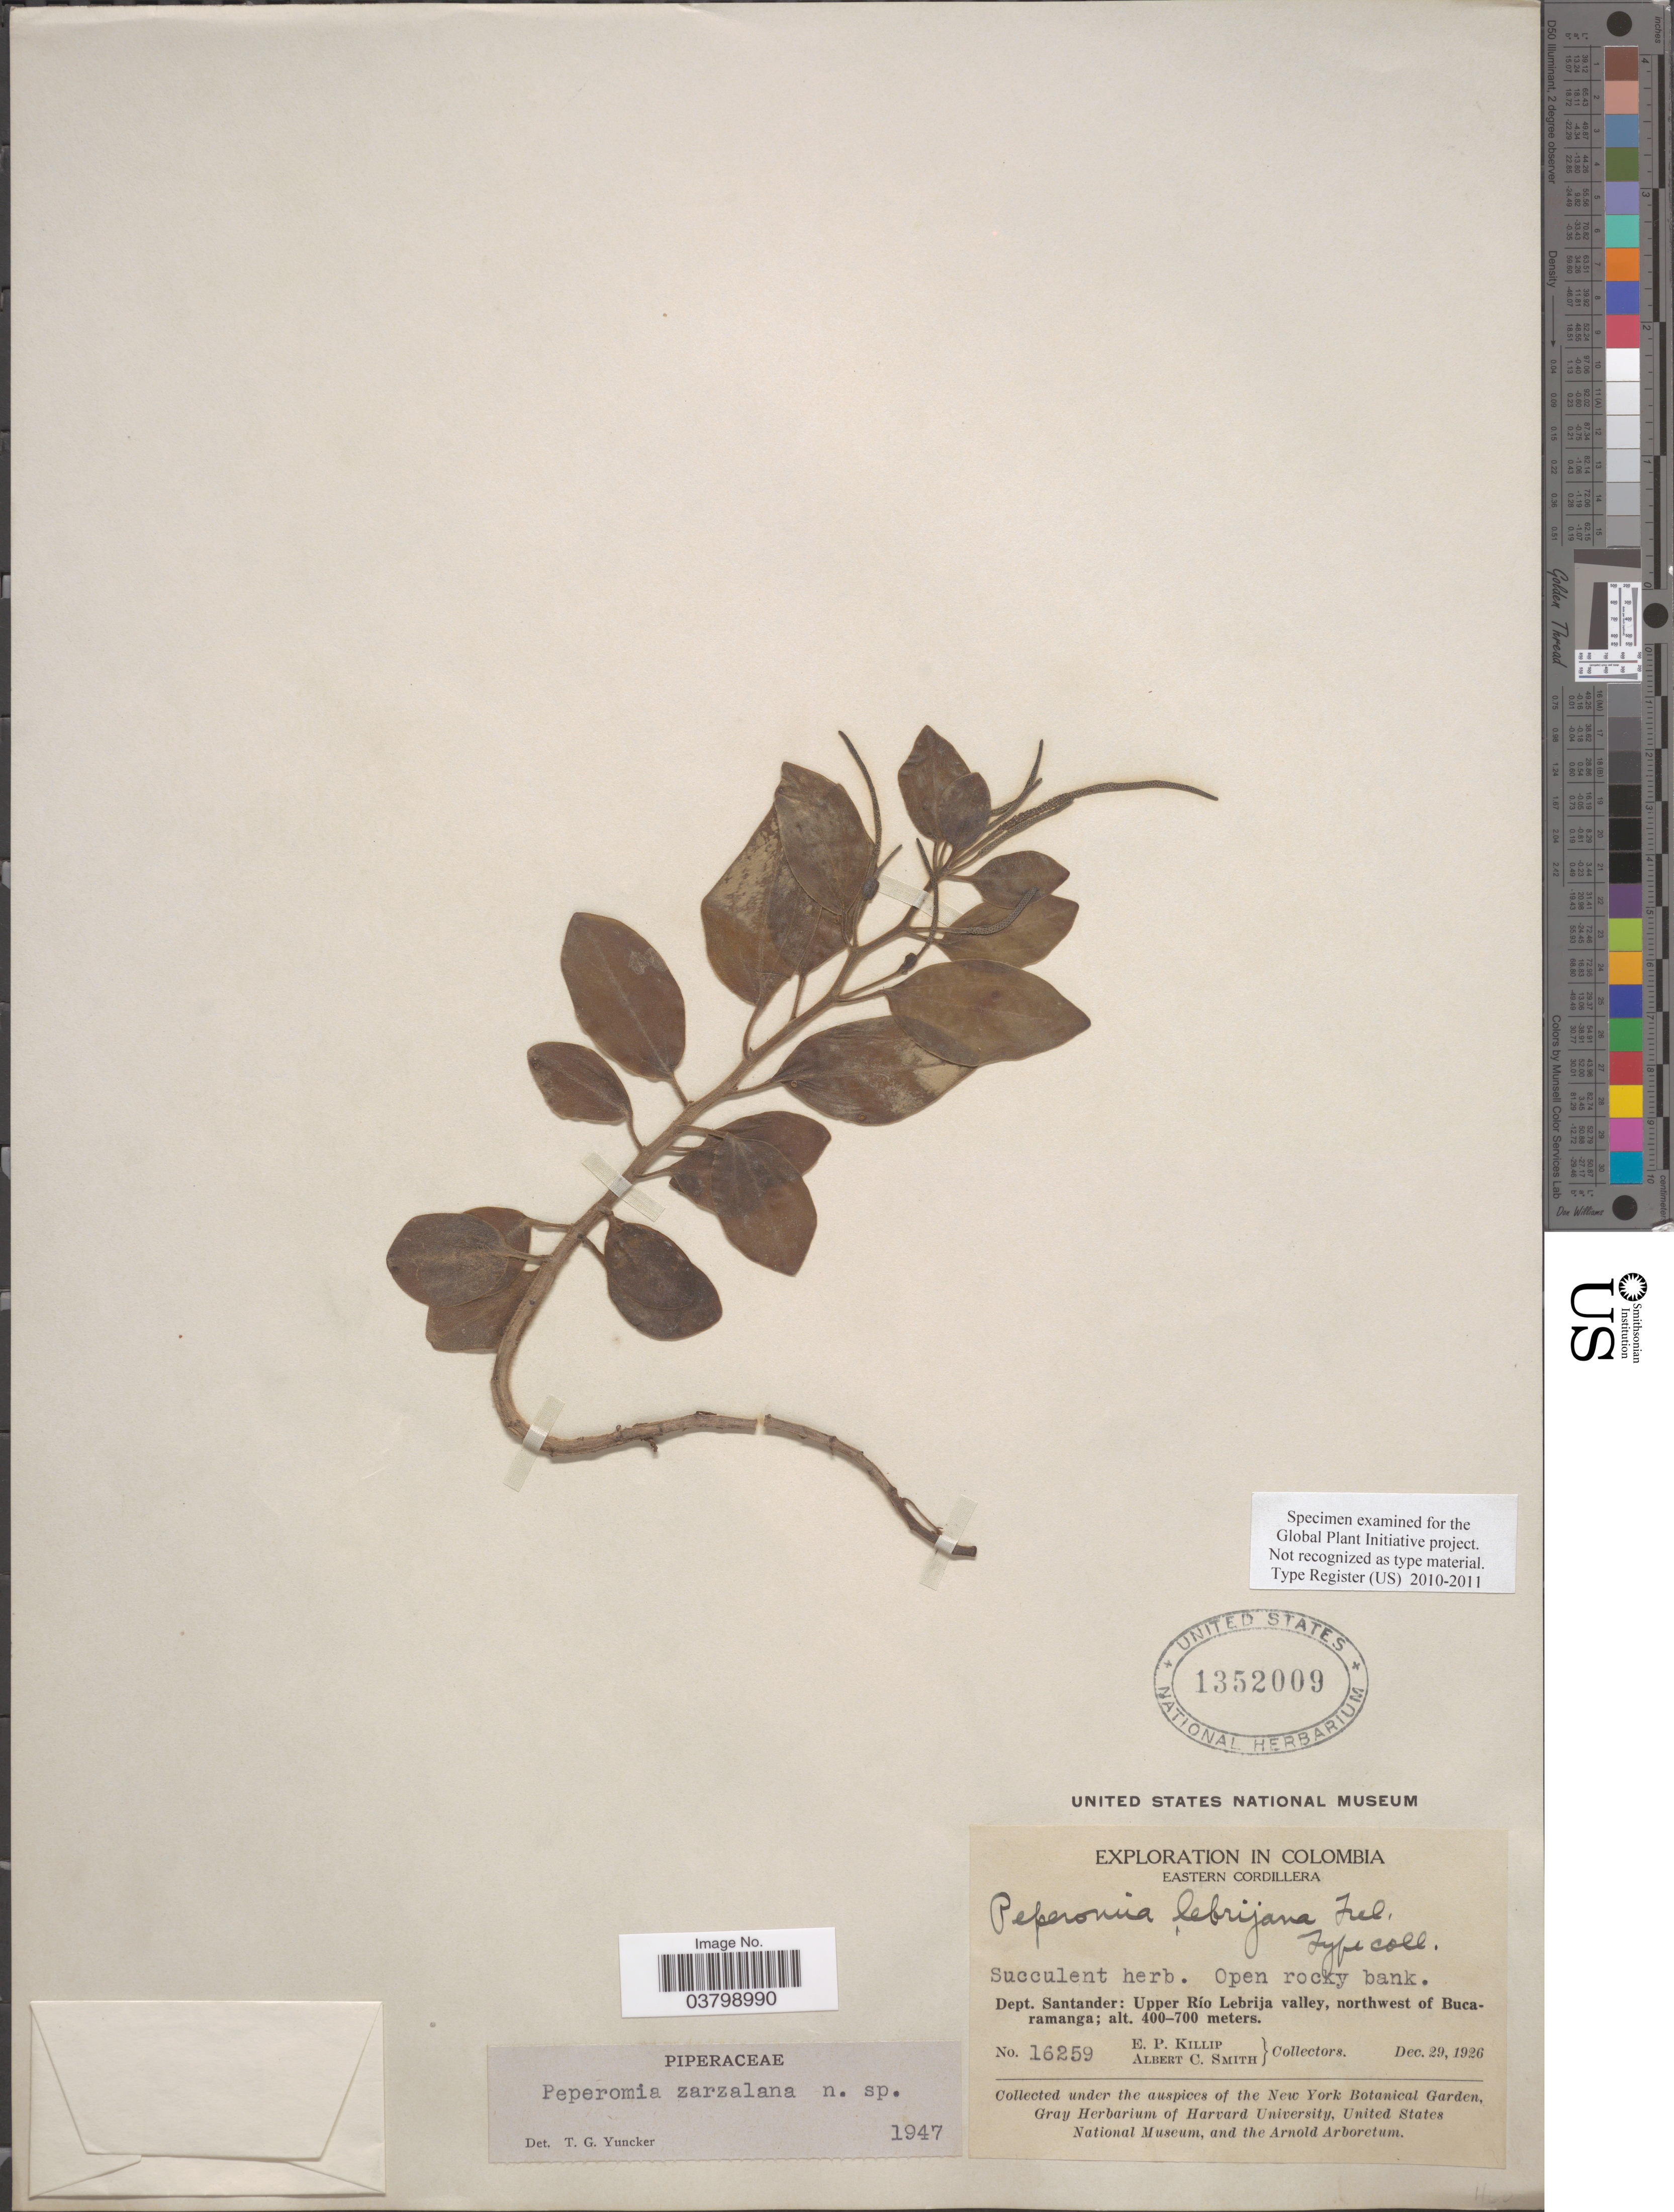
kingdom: Plantae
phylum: Tracheophyta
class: Magnoliopsida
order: Piperales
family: Piperaceae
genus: Peperomia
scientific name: Peperomia zarzalana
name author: Trel. & Yunck.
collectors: E. P. Killip & A. C. Smith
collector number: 16259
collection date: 1926-12-29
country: Colombia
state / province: Santander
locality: Eastern Cordillera. Dept. Santander: Upper Río Lebrija valley, northwest of Bucaramanga.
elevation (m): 400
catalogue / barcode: US 1352009